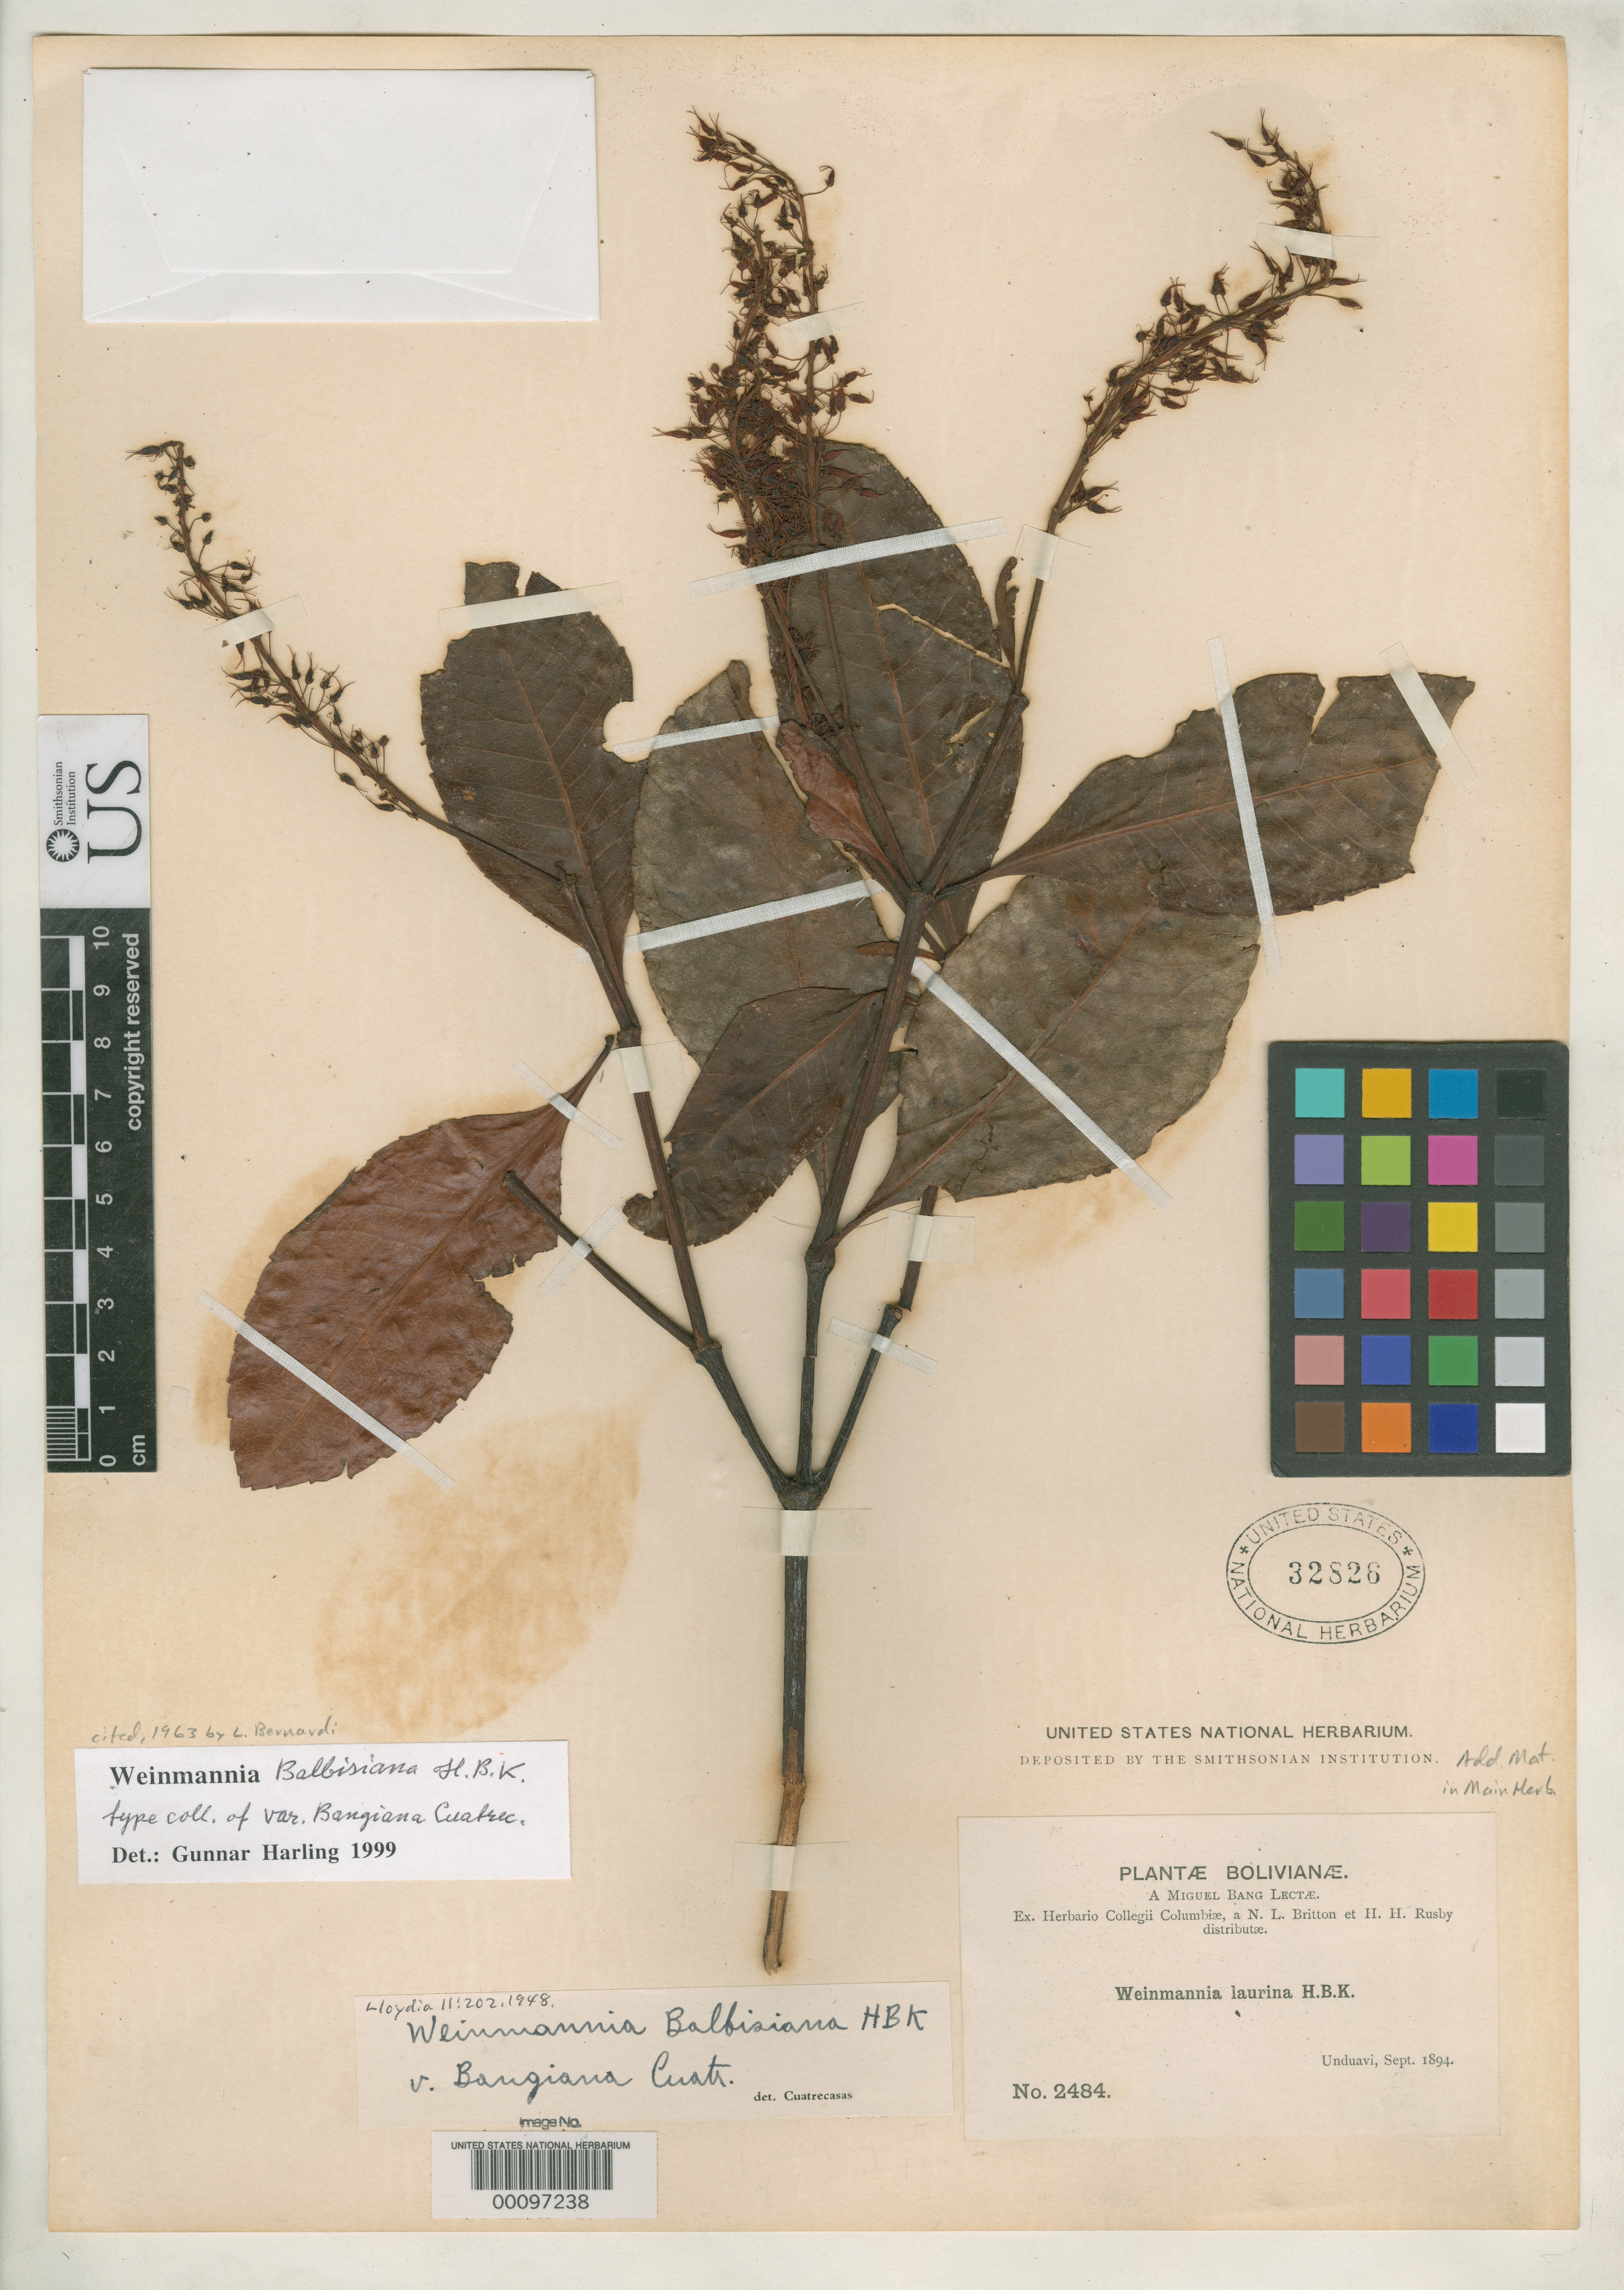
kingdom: Plantae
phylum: Tracheophyta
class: Magnoliopsida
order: Oxalidales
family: Cunoniaceae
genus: Weinmannia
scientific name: Weinmannia balbisiana var. bangiana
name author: Cuatrec.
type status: Isotype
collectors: J. Cuatrecasas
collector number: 2484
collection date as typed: Sep 1894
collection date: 1894-09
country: Bolivia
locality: Unduavi.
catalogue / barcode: US 32826